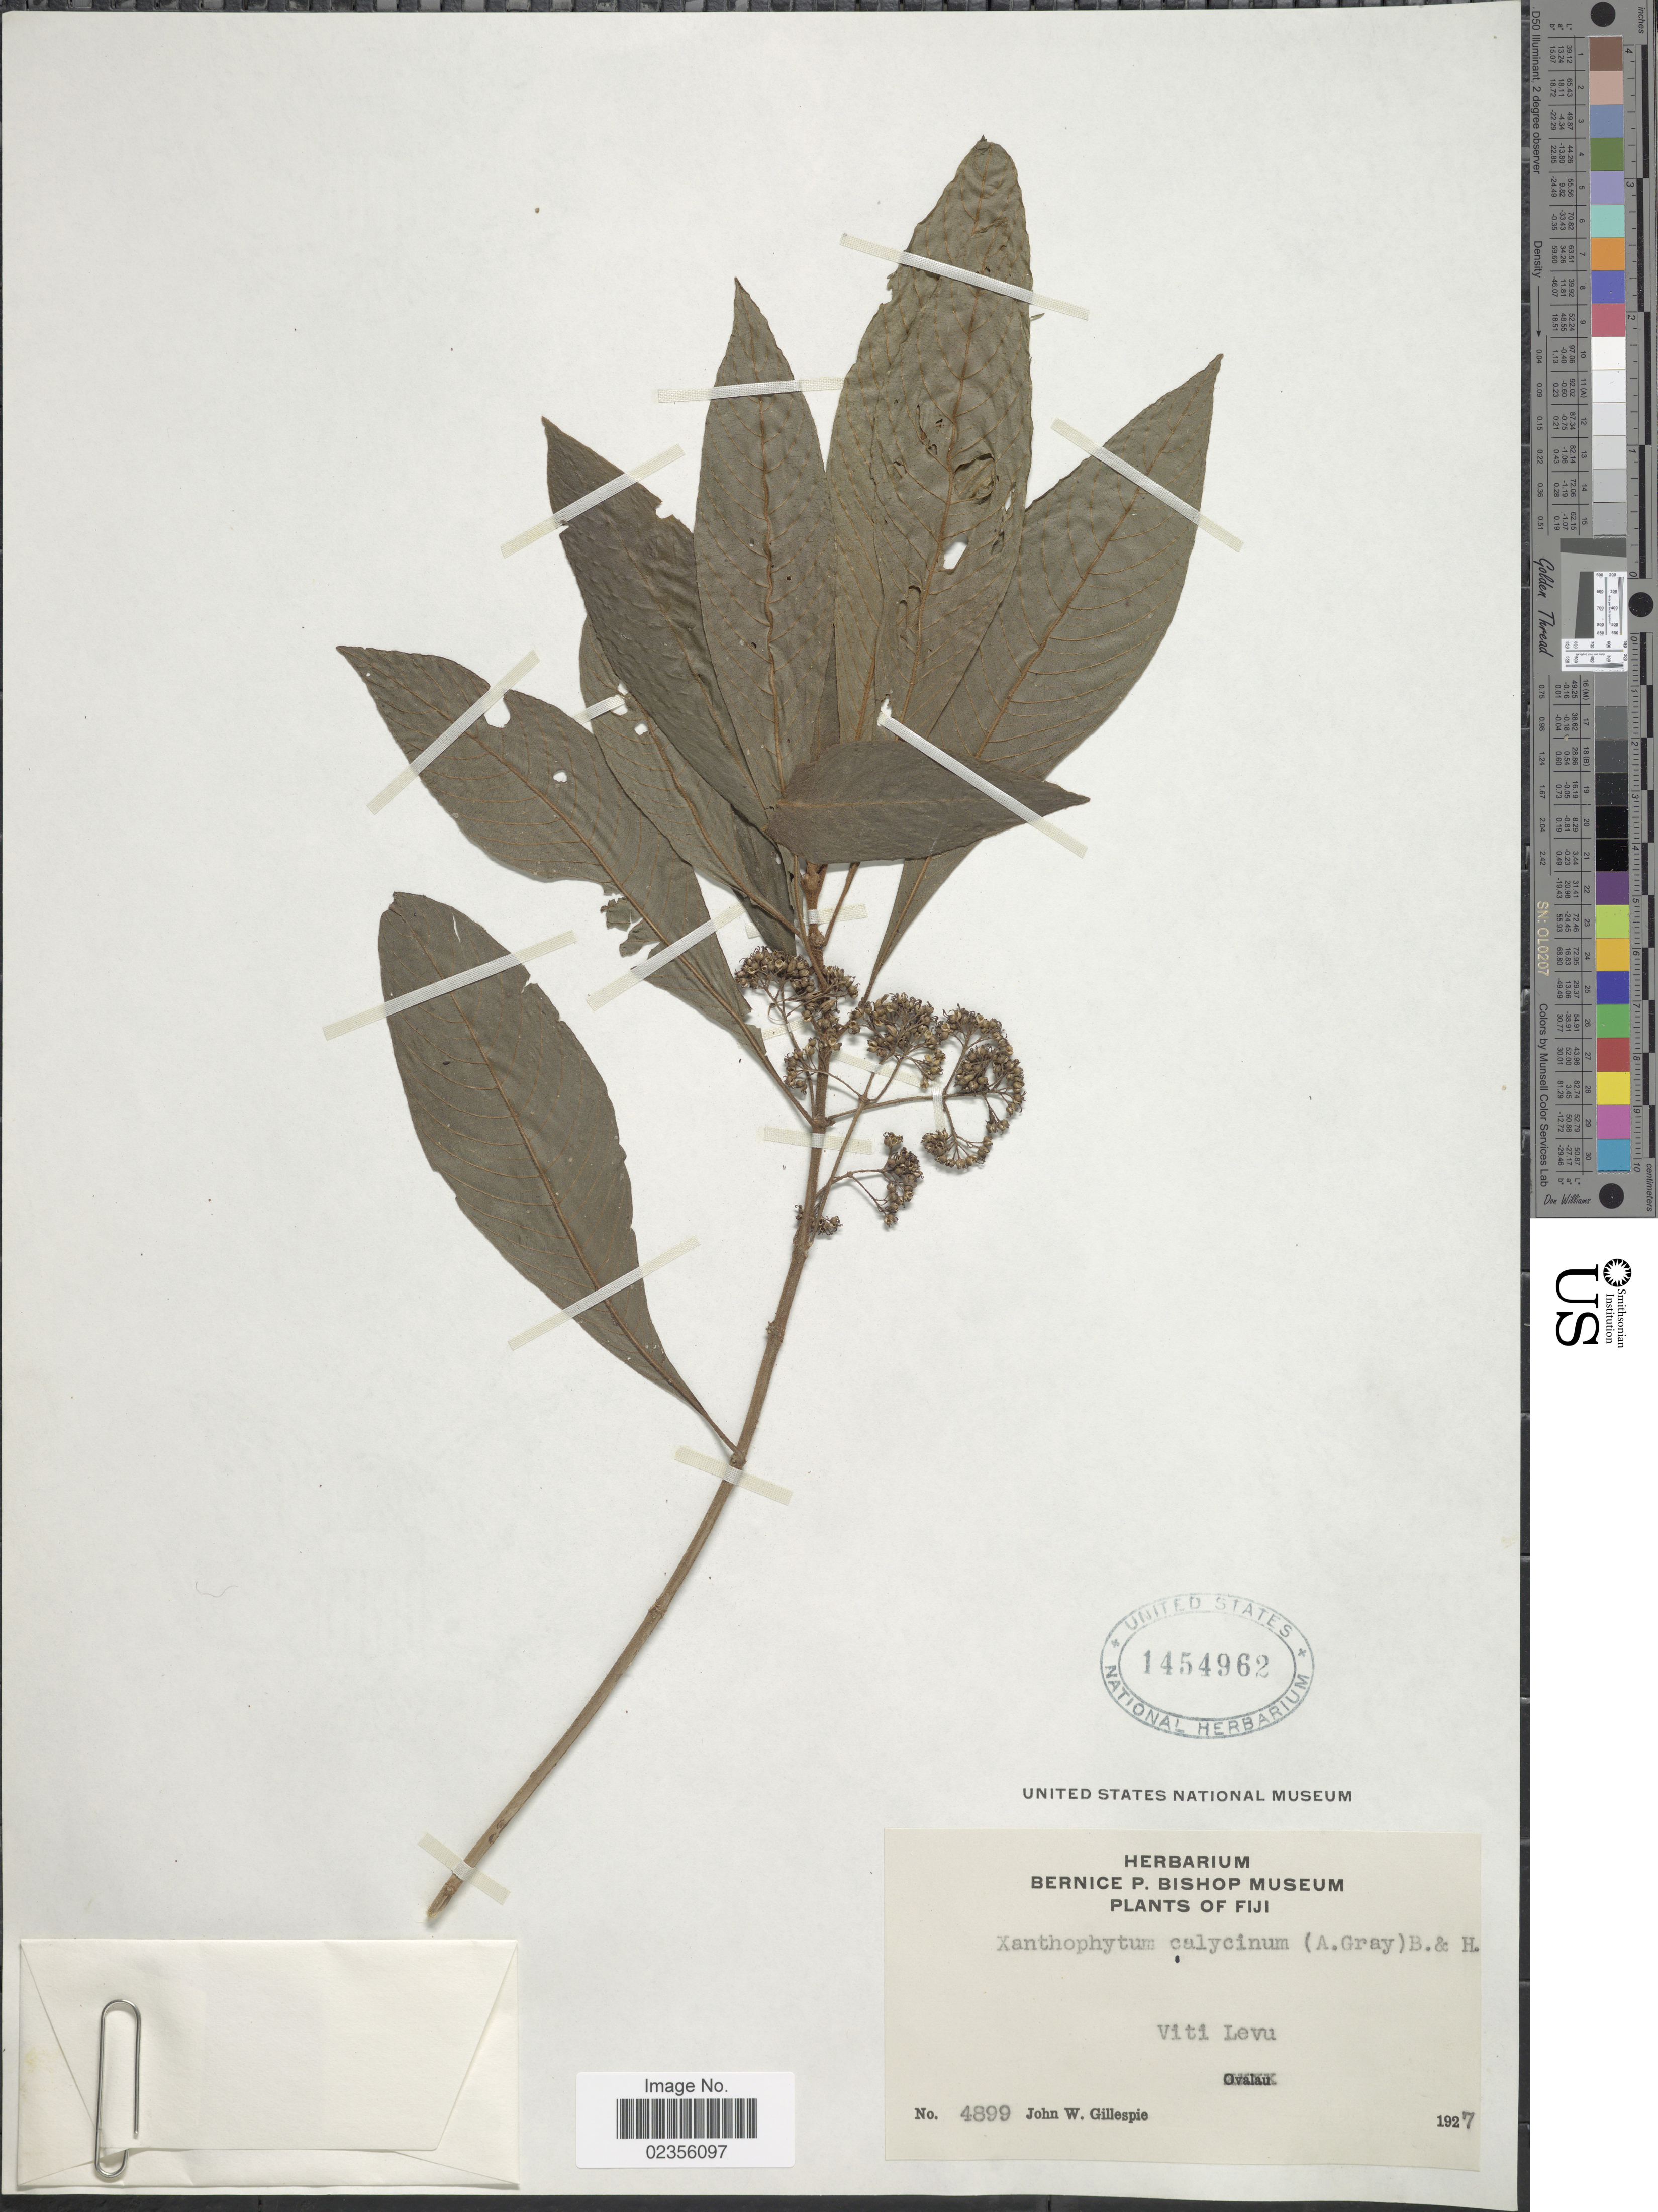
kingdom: Plantae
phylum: Tracheophyta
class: Magnoliopsida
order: Gentianales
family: Rubiaceae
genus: Xanthophytum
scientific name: Xanthophytum calycinum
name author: (A. Gray) Benth. & Hook. f. ex Drake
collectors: J. W. Gillespie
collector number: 4899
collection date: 1927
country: Fiji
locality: Viti Levu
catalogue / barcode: US 1454962